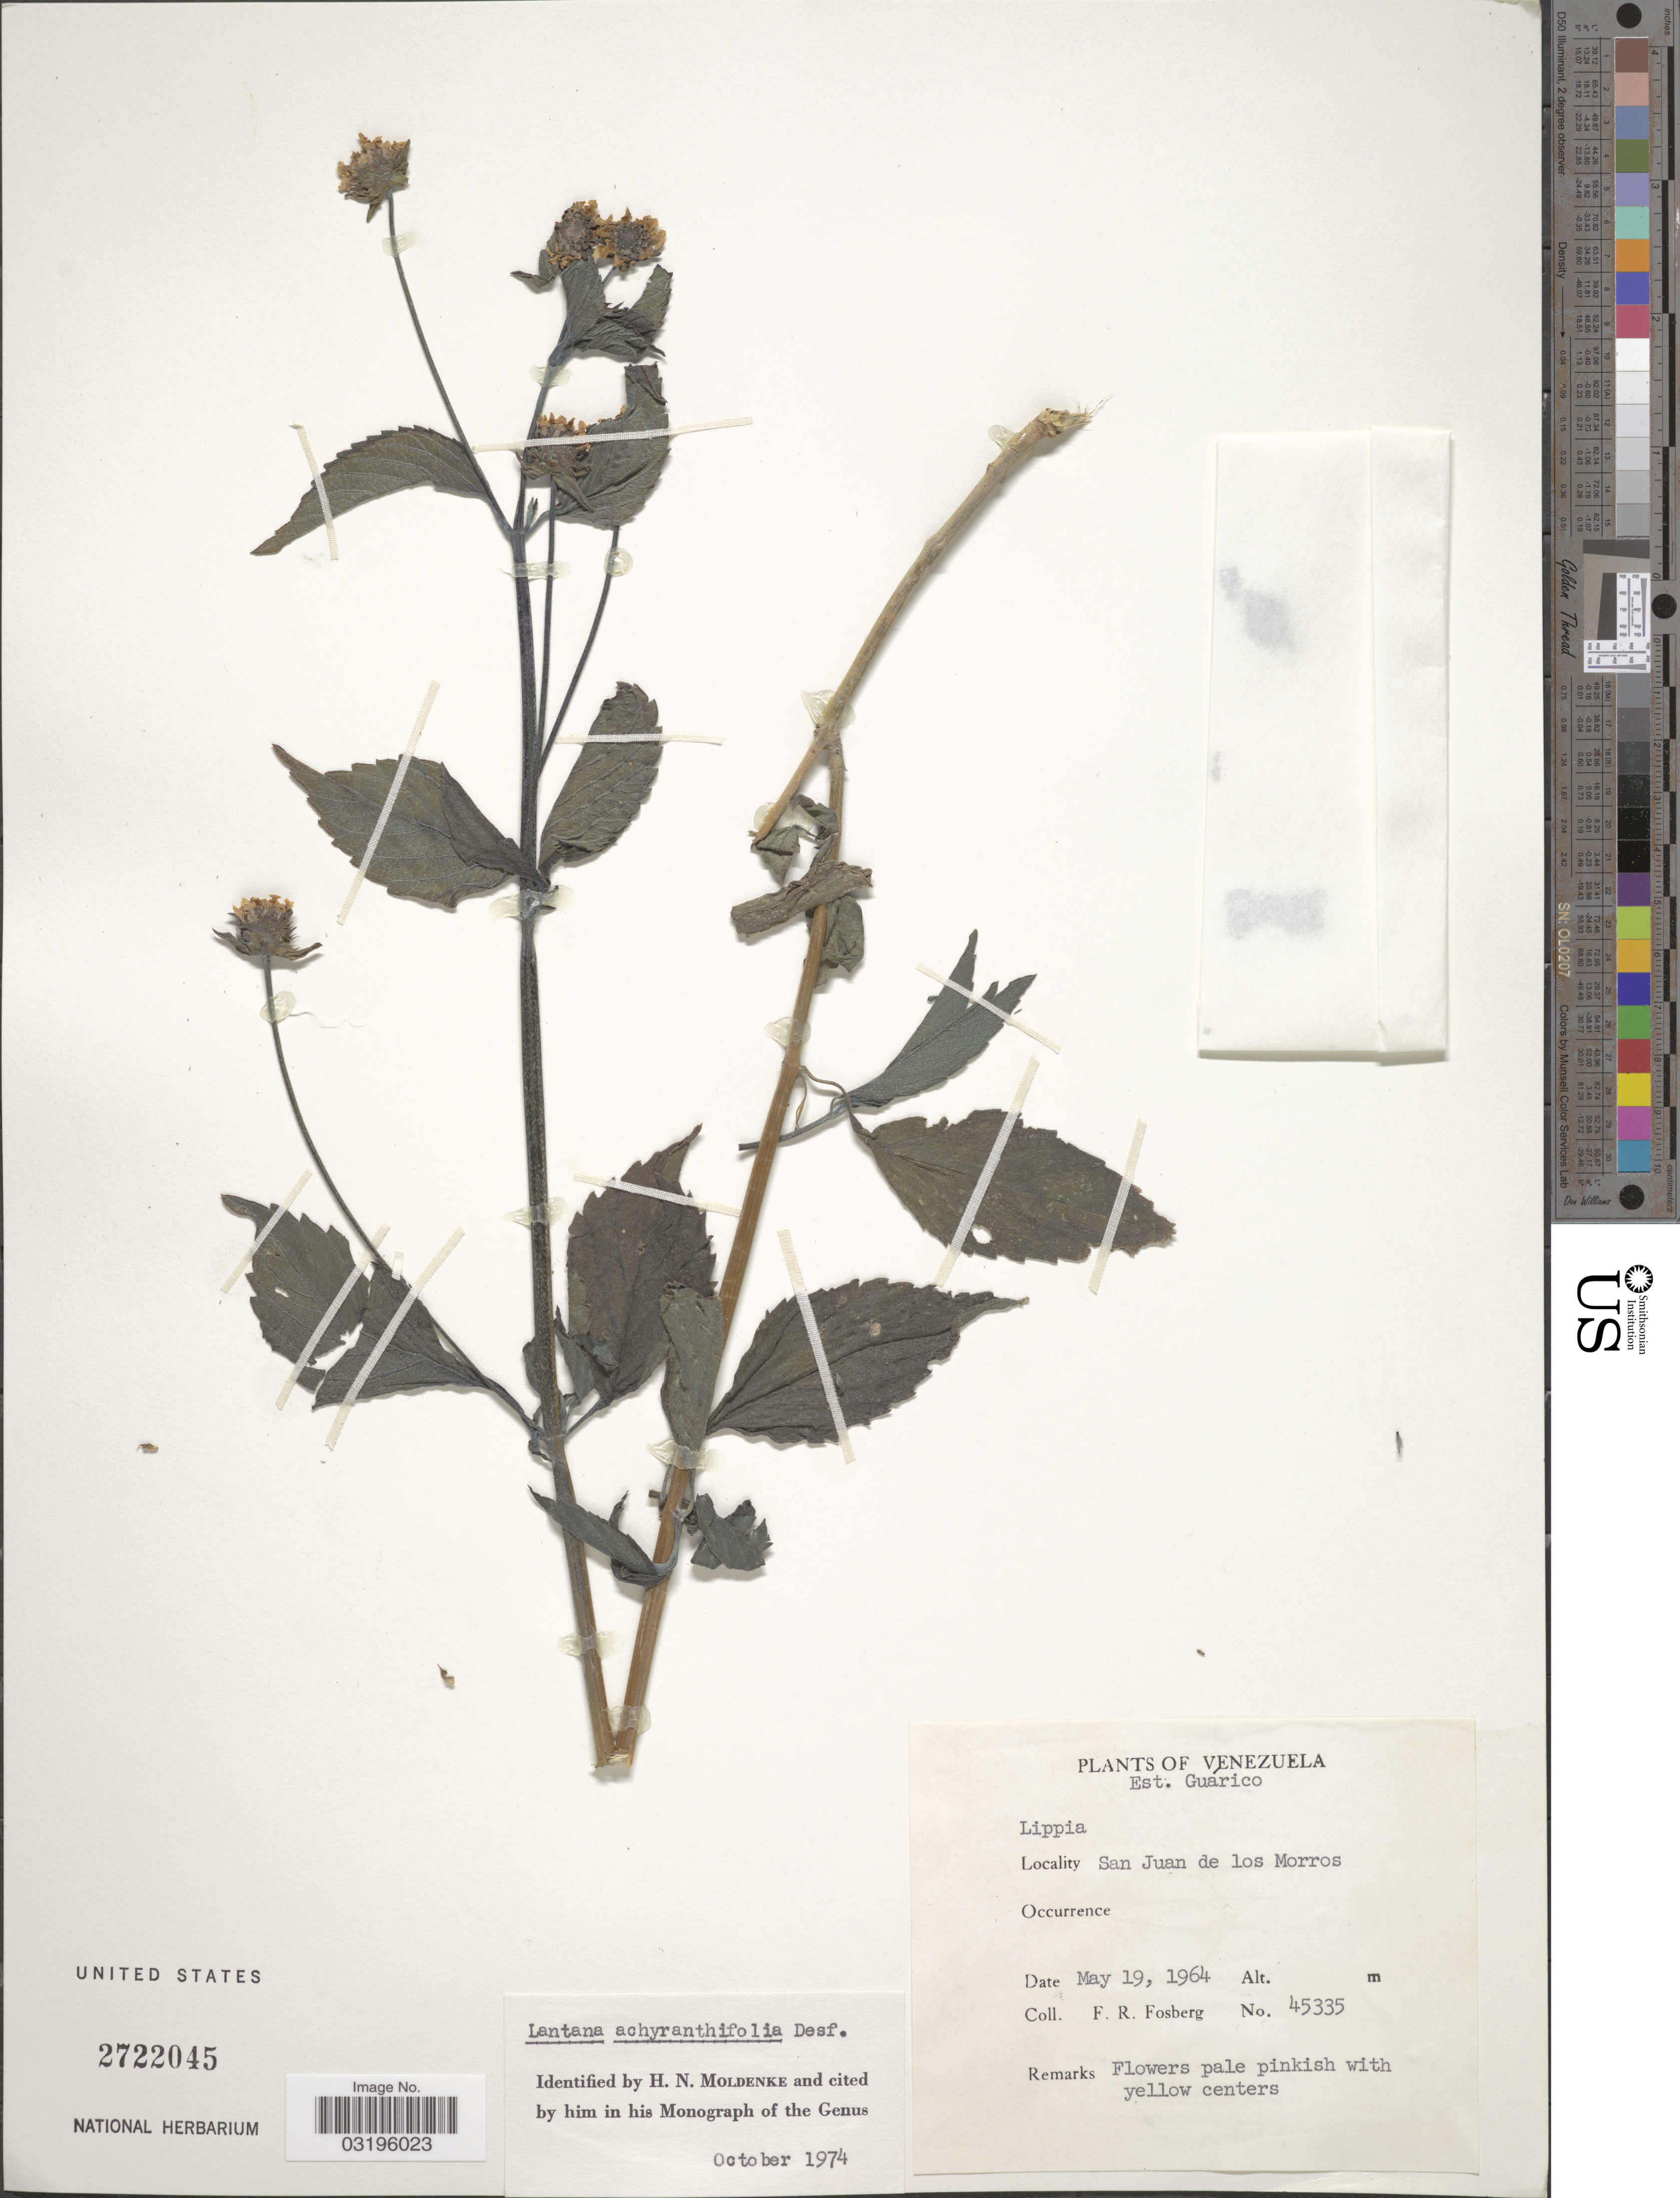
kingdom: Plantae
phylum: Tracheophyta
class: Magnoliopsida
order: Lamiales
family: Verbenaceae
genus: Lantana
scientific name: Lantana achyranthifolia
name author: Desf.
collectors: F. R. Fosberg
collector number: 45335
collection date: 1964-05-19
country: Venezuela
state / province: Guárico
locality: San Juan de los Morros.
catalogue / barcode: US 2722045